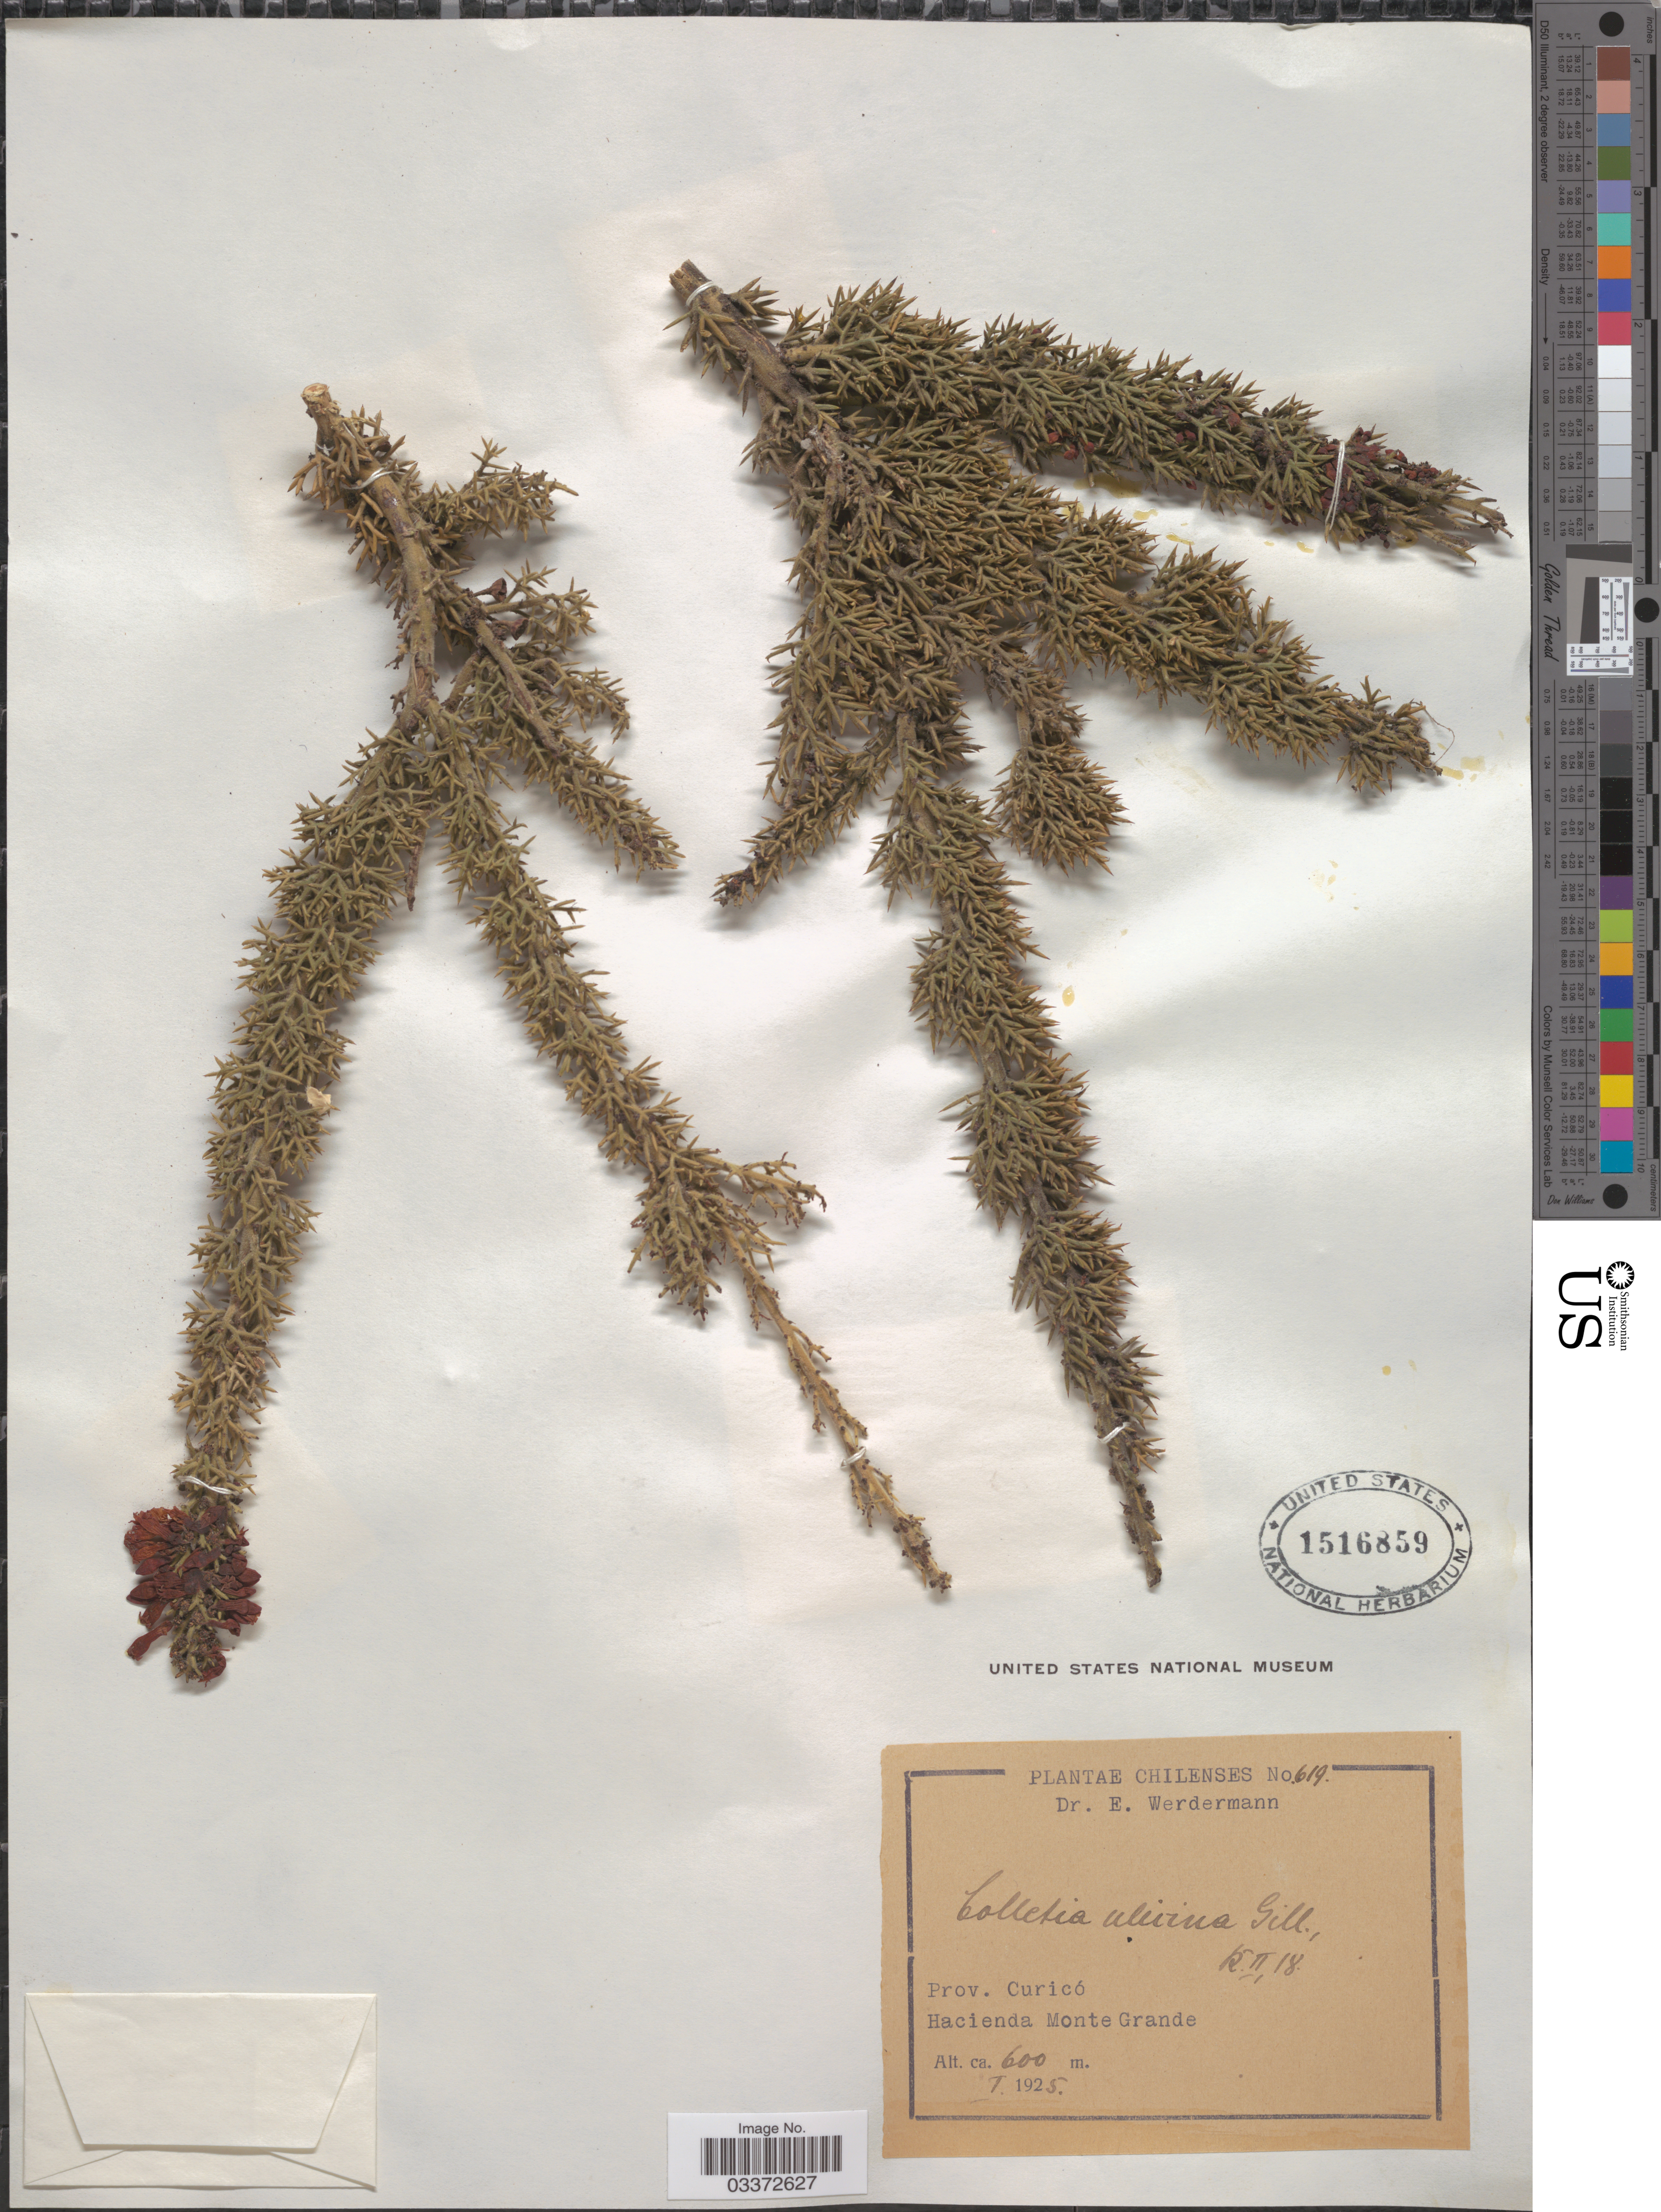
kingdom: Plantae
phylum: Tracheophyta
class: Magnoliopsida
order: Rosales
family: Rhamnaceae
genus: Colletia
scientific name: Colletia ulicina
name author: Gillies & Hook.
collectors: E. Werdermann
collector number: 619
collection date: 1925-01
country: Chile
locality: Prov. Curicó. Hacienda Monte Grande.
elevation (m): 600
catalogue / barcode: US 1516859